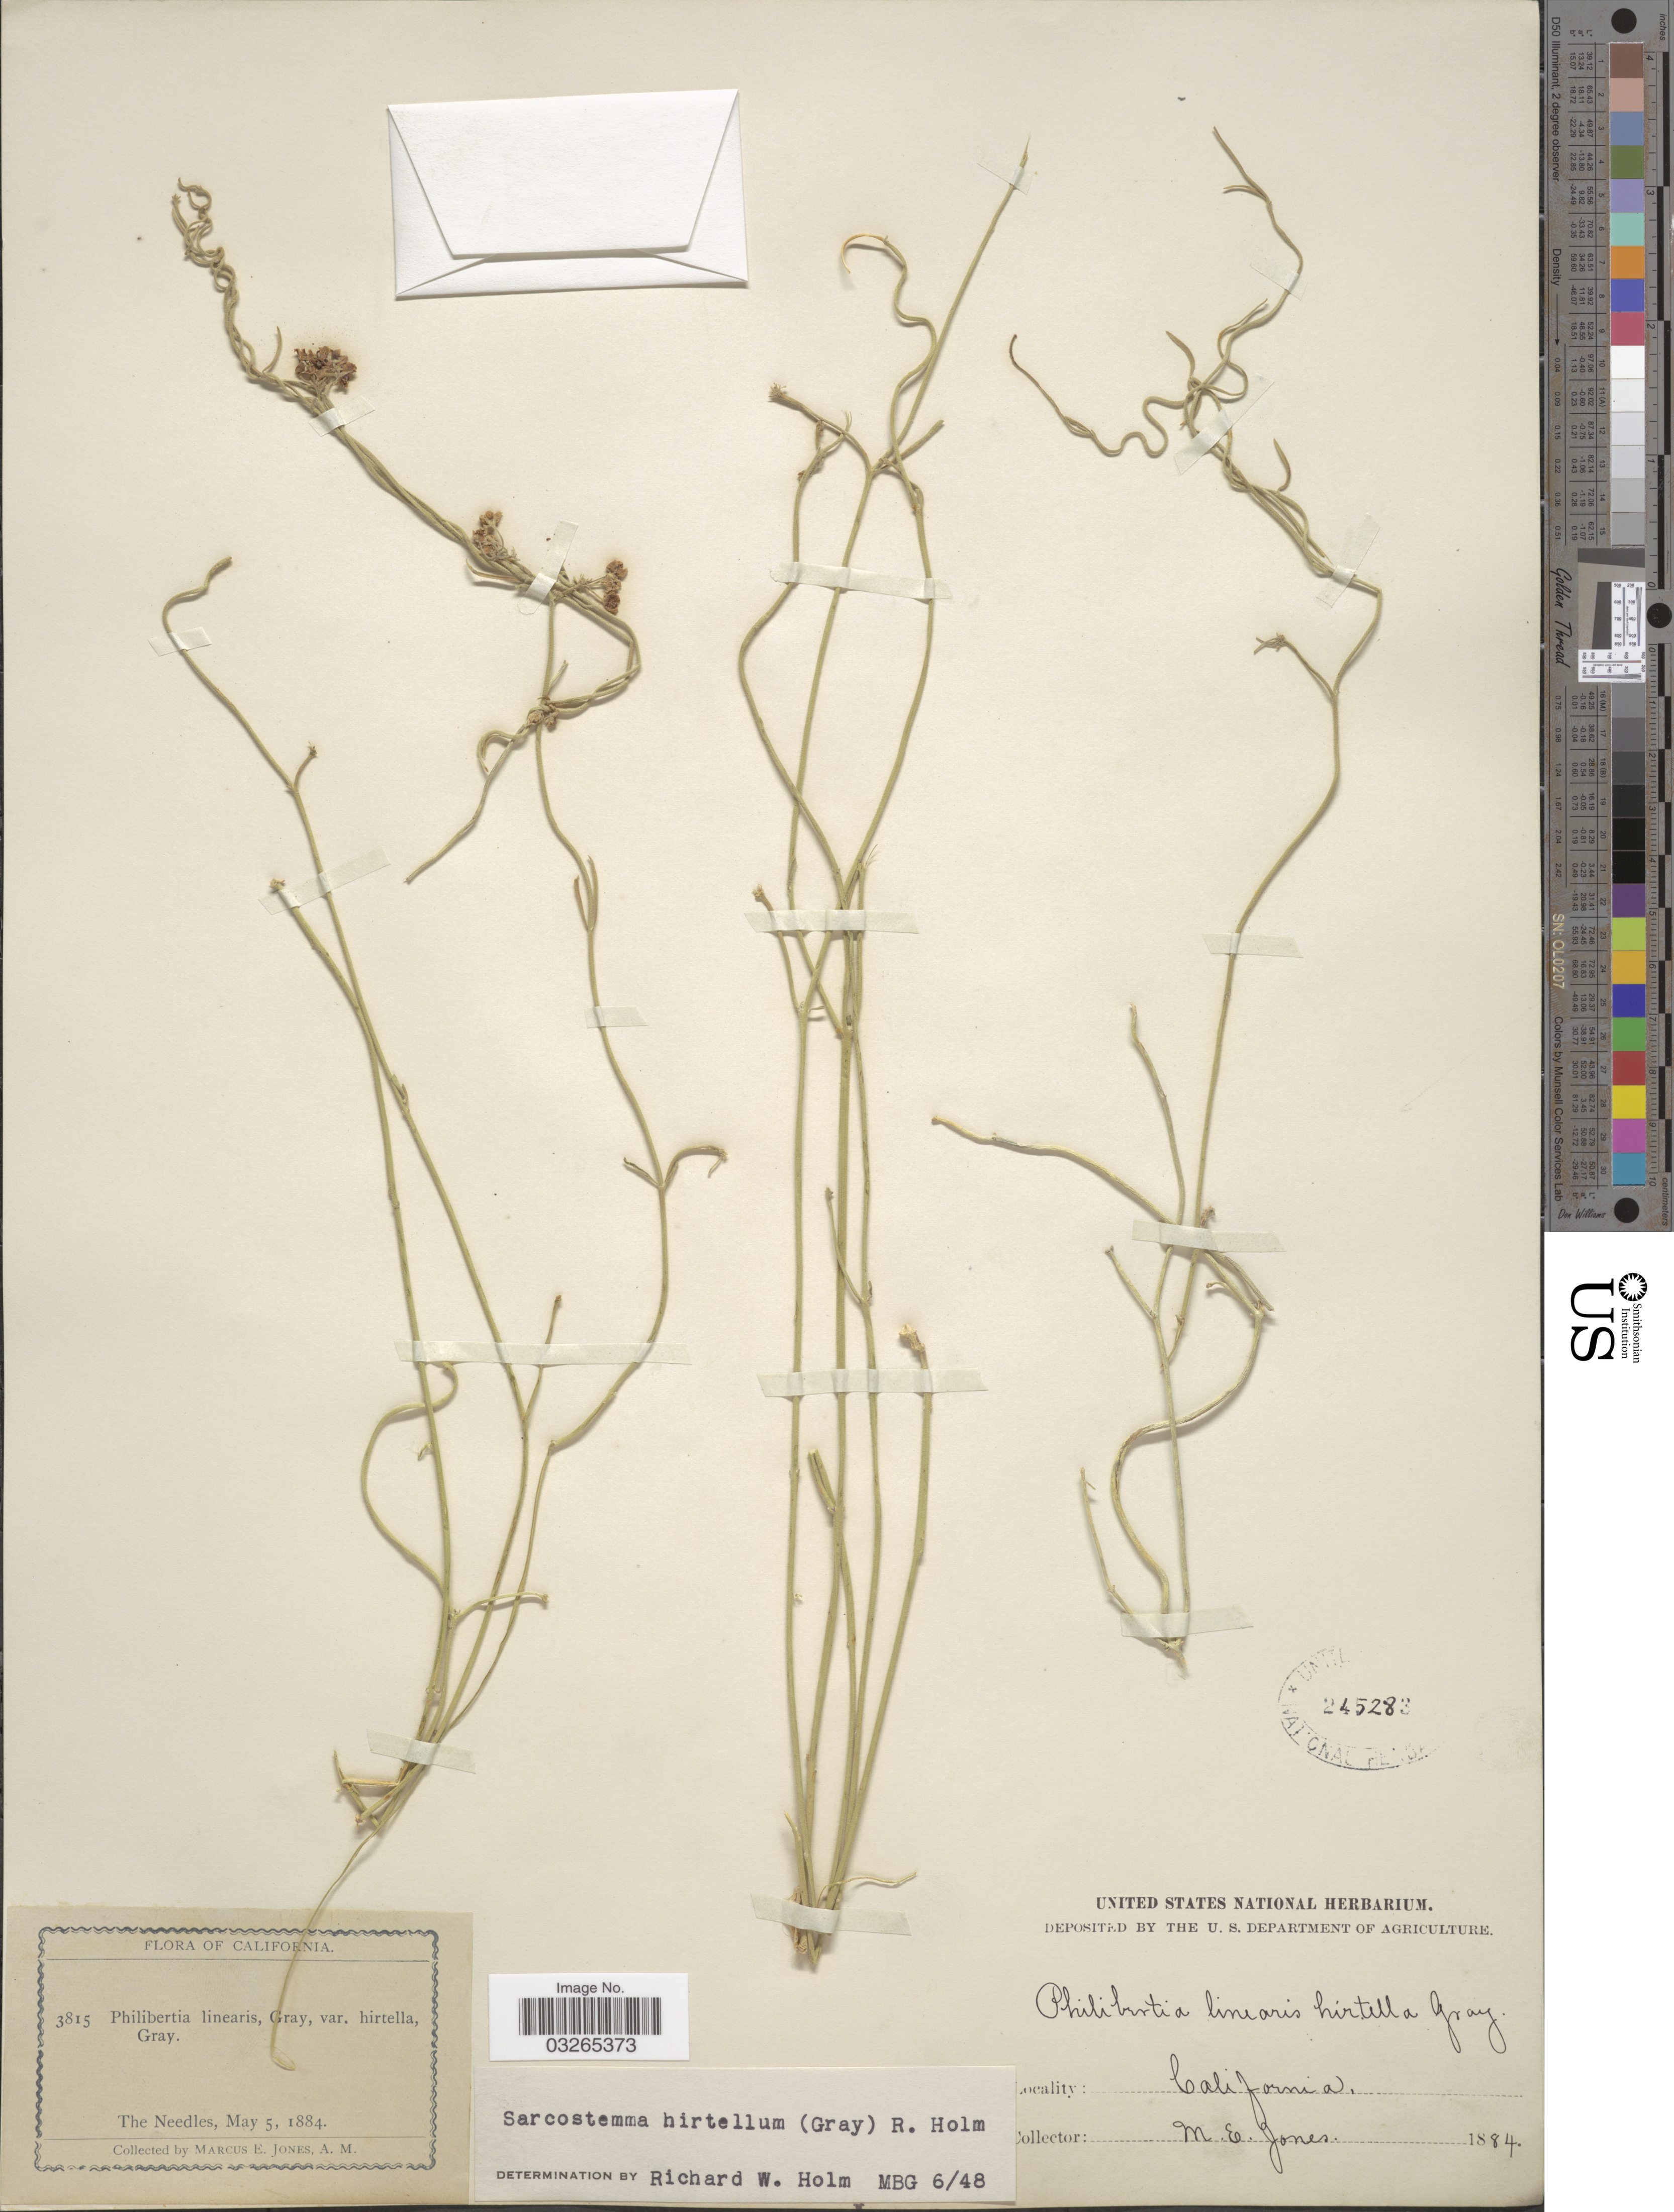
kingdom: Plantae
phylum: Tracheophyta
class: Magnoliopsida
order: Gentianales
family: Apocynaceae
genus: Sarcostemma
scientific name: Sarcostemma hirtellum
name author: (A. Gray) R.W. Holm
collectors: M. E. Jones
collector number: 3815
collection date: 1884-05-05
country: United States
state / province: California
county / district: San Bernardino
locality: The Needles.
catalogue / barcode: US 245282